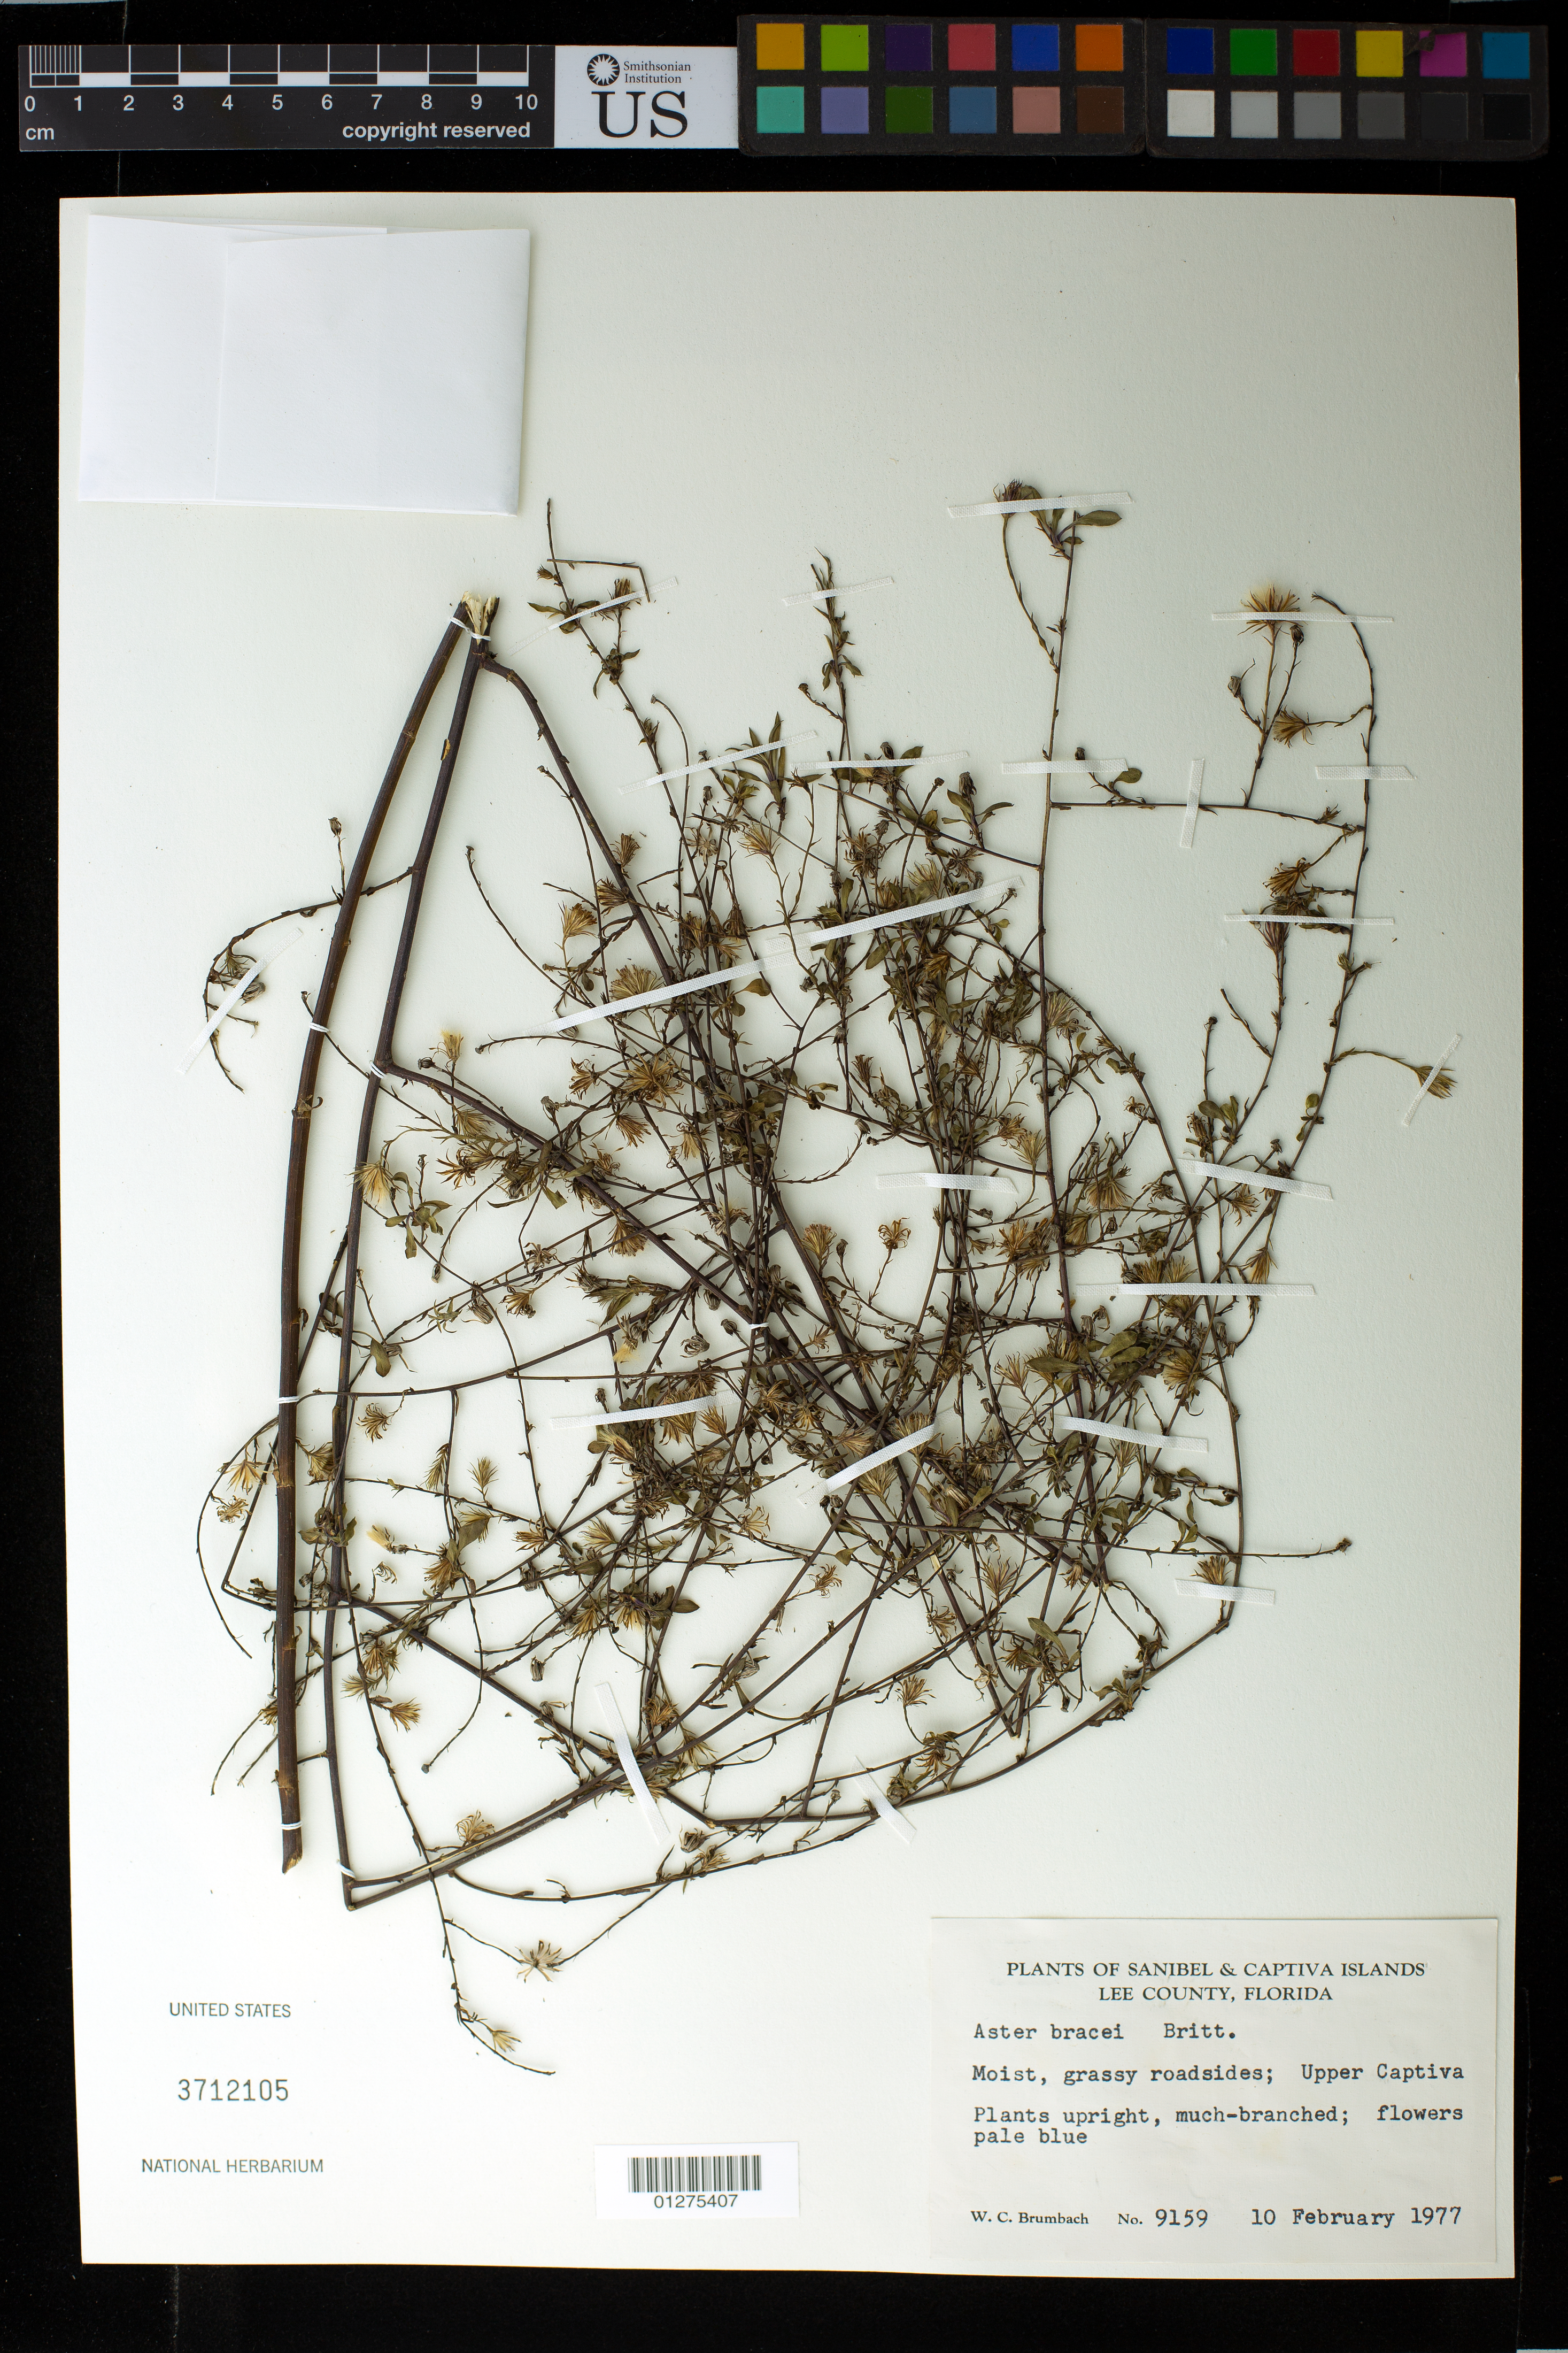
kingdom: Plantae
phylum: Tracheophyta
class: Magnoliopsida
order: Asterales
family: Asteraceae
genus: Aster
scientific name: Aster bracei Britt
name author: Britton ex Small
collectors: W. C. Brumbach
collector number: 9159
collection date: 1997-02-10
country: United States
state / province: Florida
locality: Sanibel & Captiva Islands, Lee County, Florida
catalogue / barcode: US 3712105